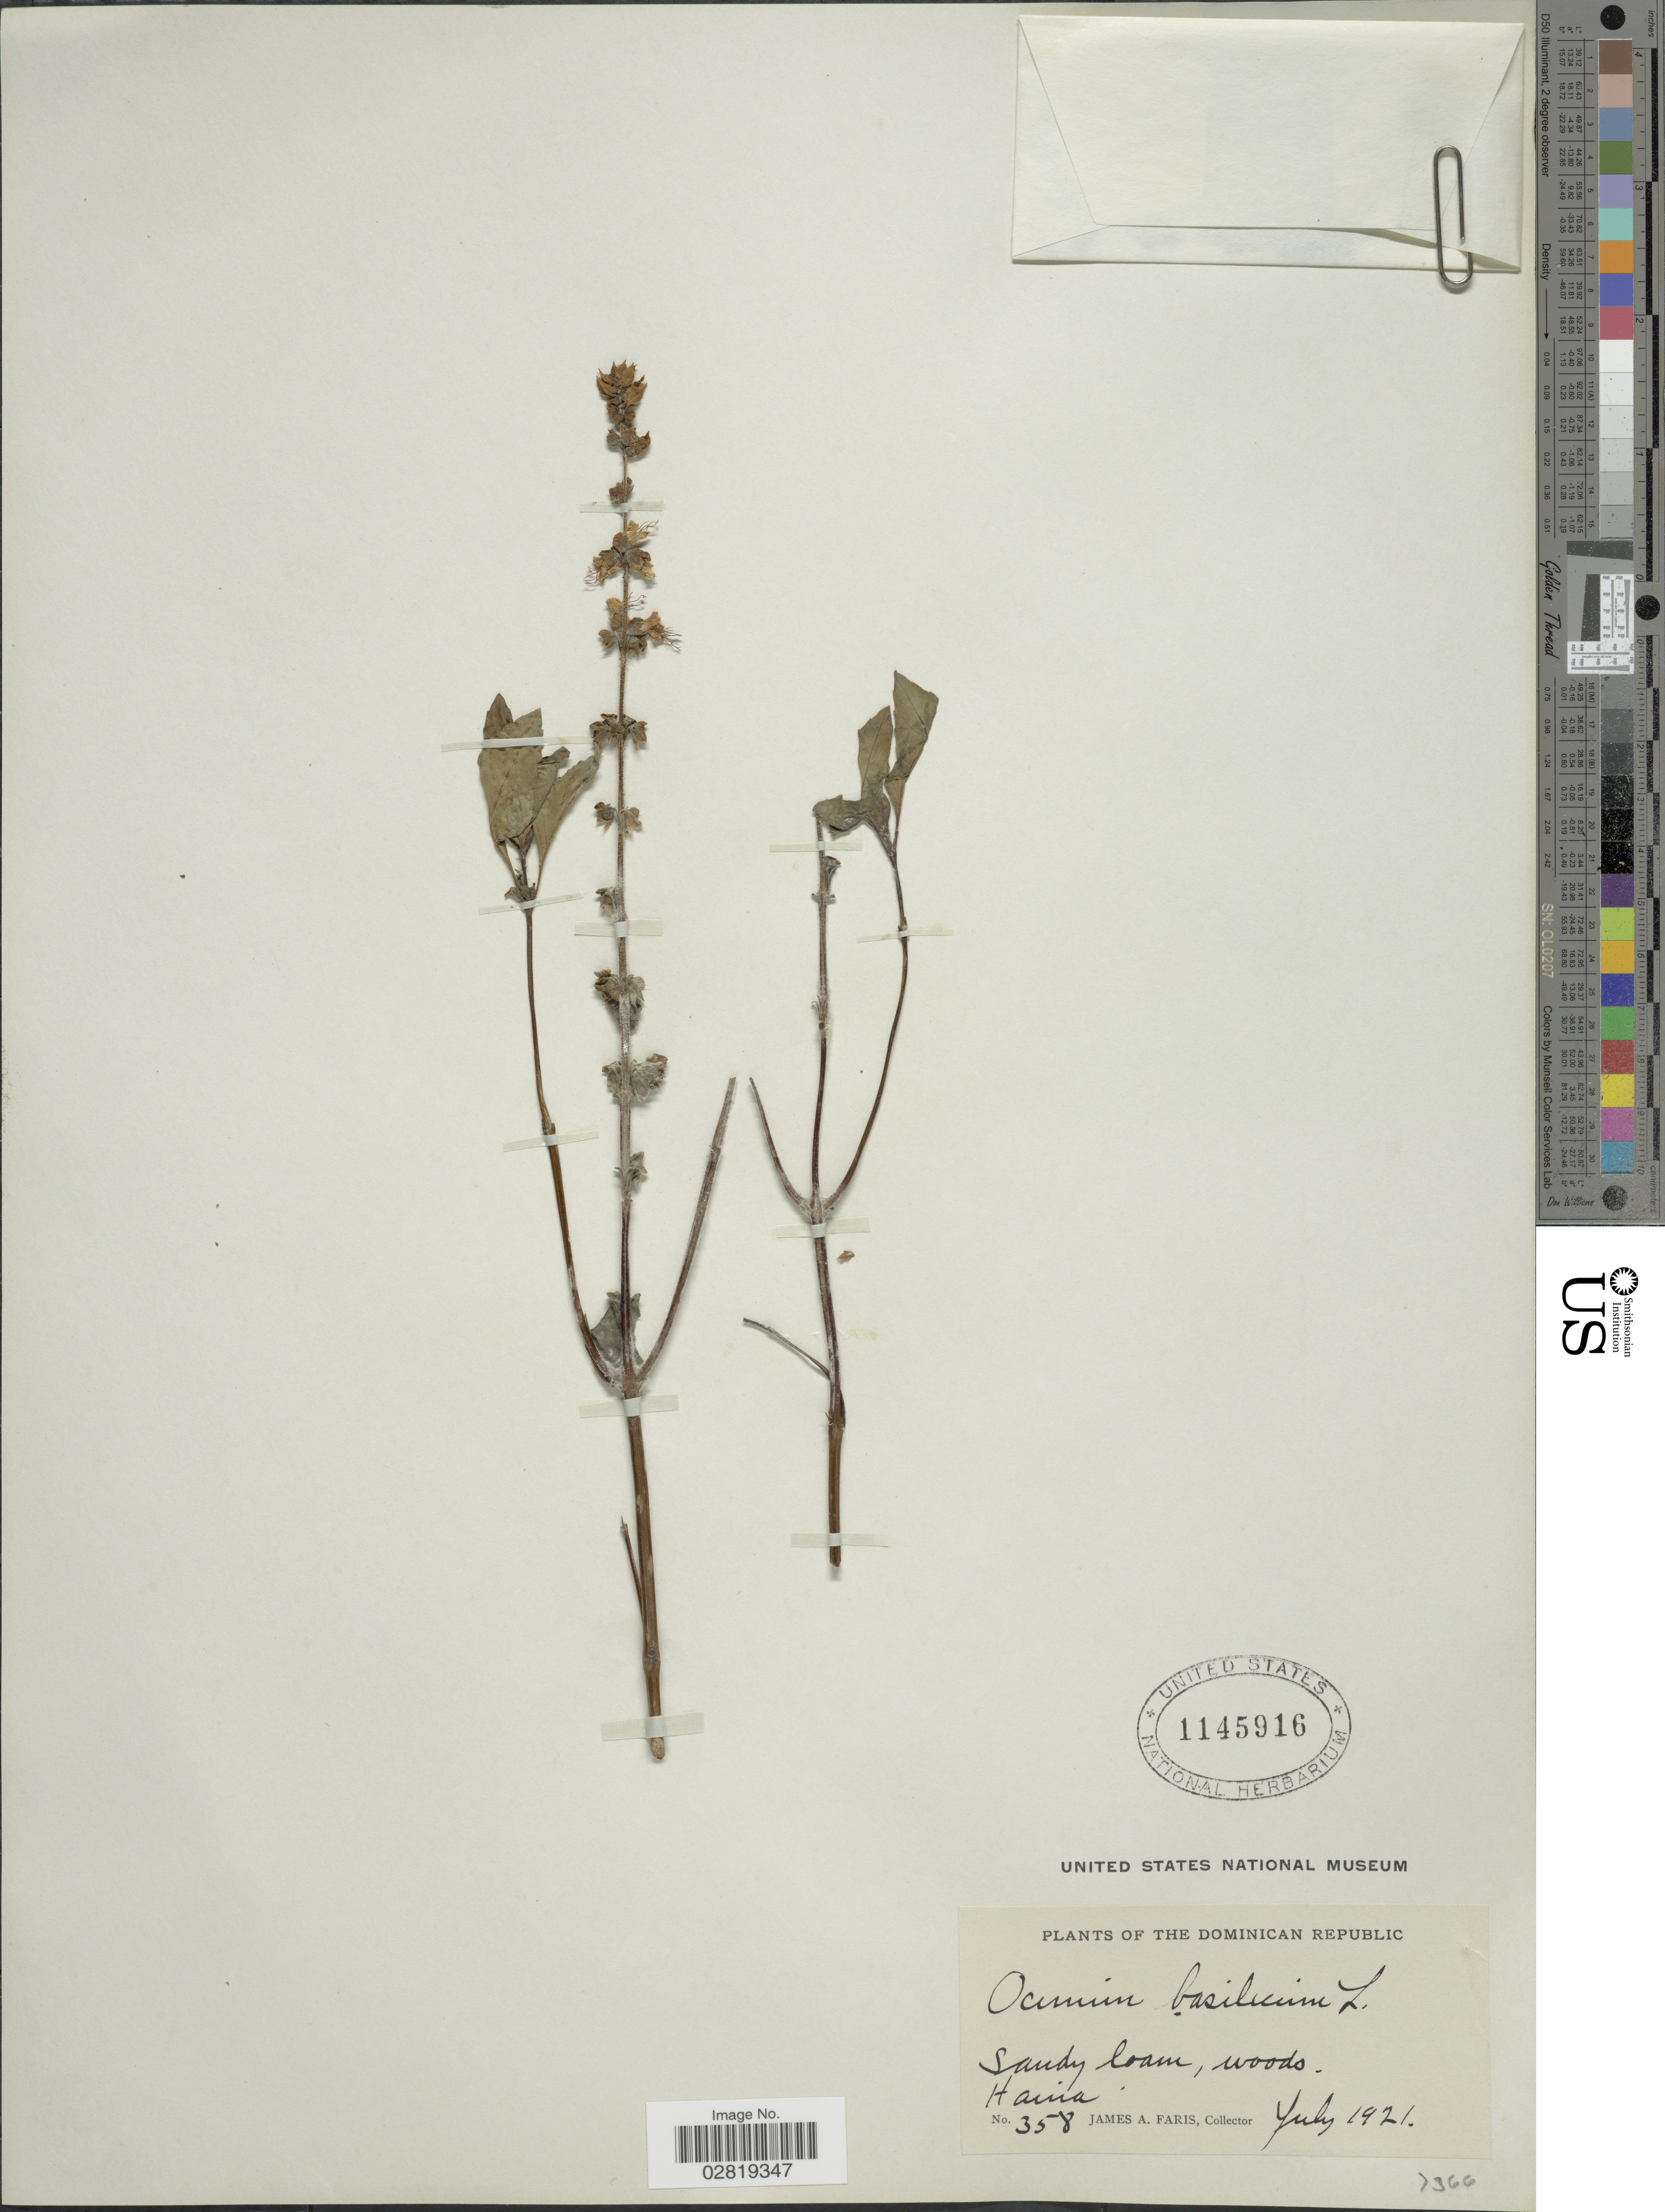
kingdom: Plantae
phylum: Tracheophyta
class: Magnoliopsida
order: Lamiales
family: Lamiaceae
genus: Ocimum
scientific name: Ocimum basilicum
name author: L.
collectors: J. Faris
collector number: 358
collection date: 1921-07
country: Dominican Republic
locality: Haina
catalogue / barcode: US 1145916